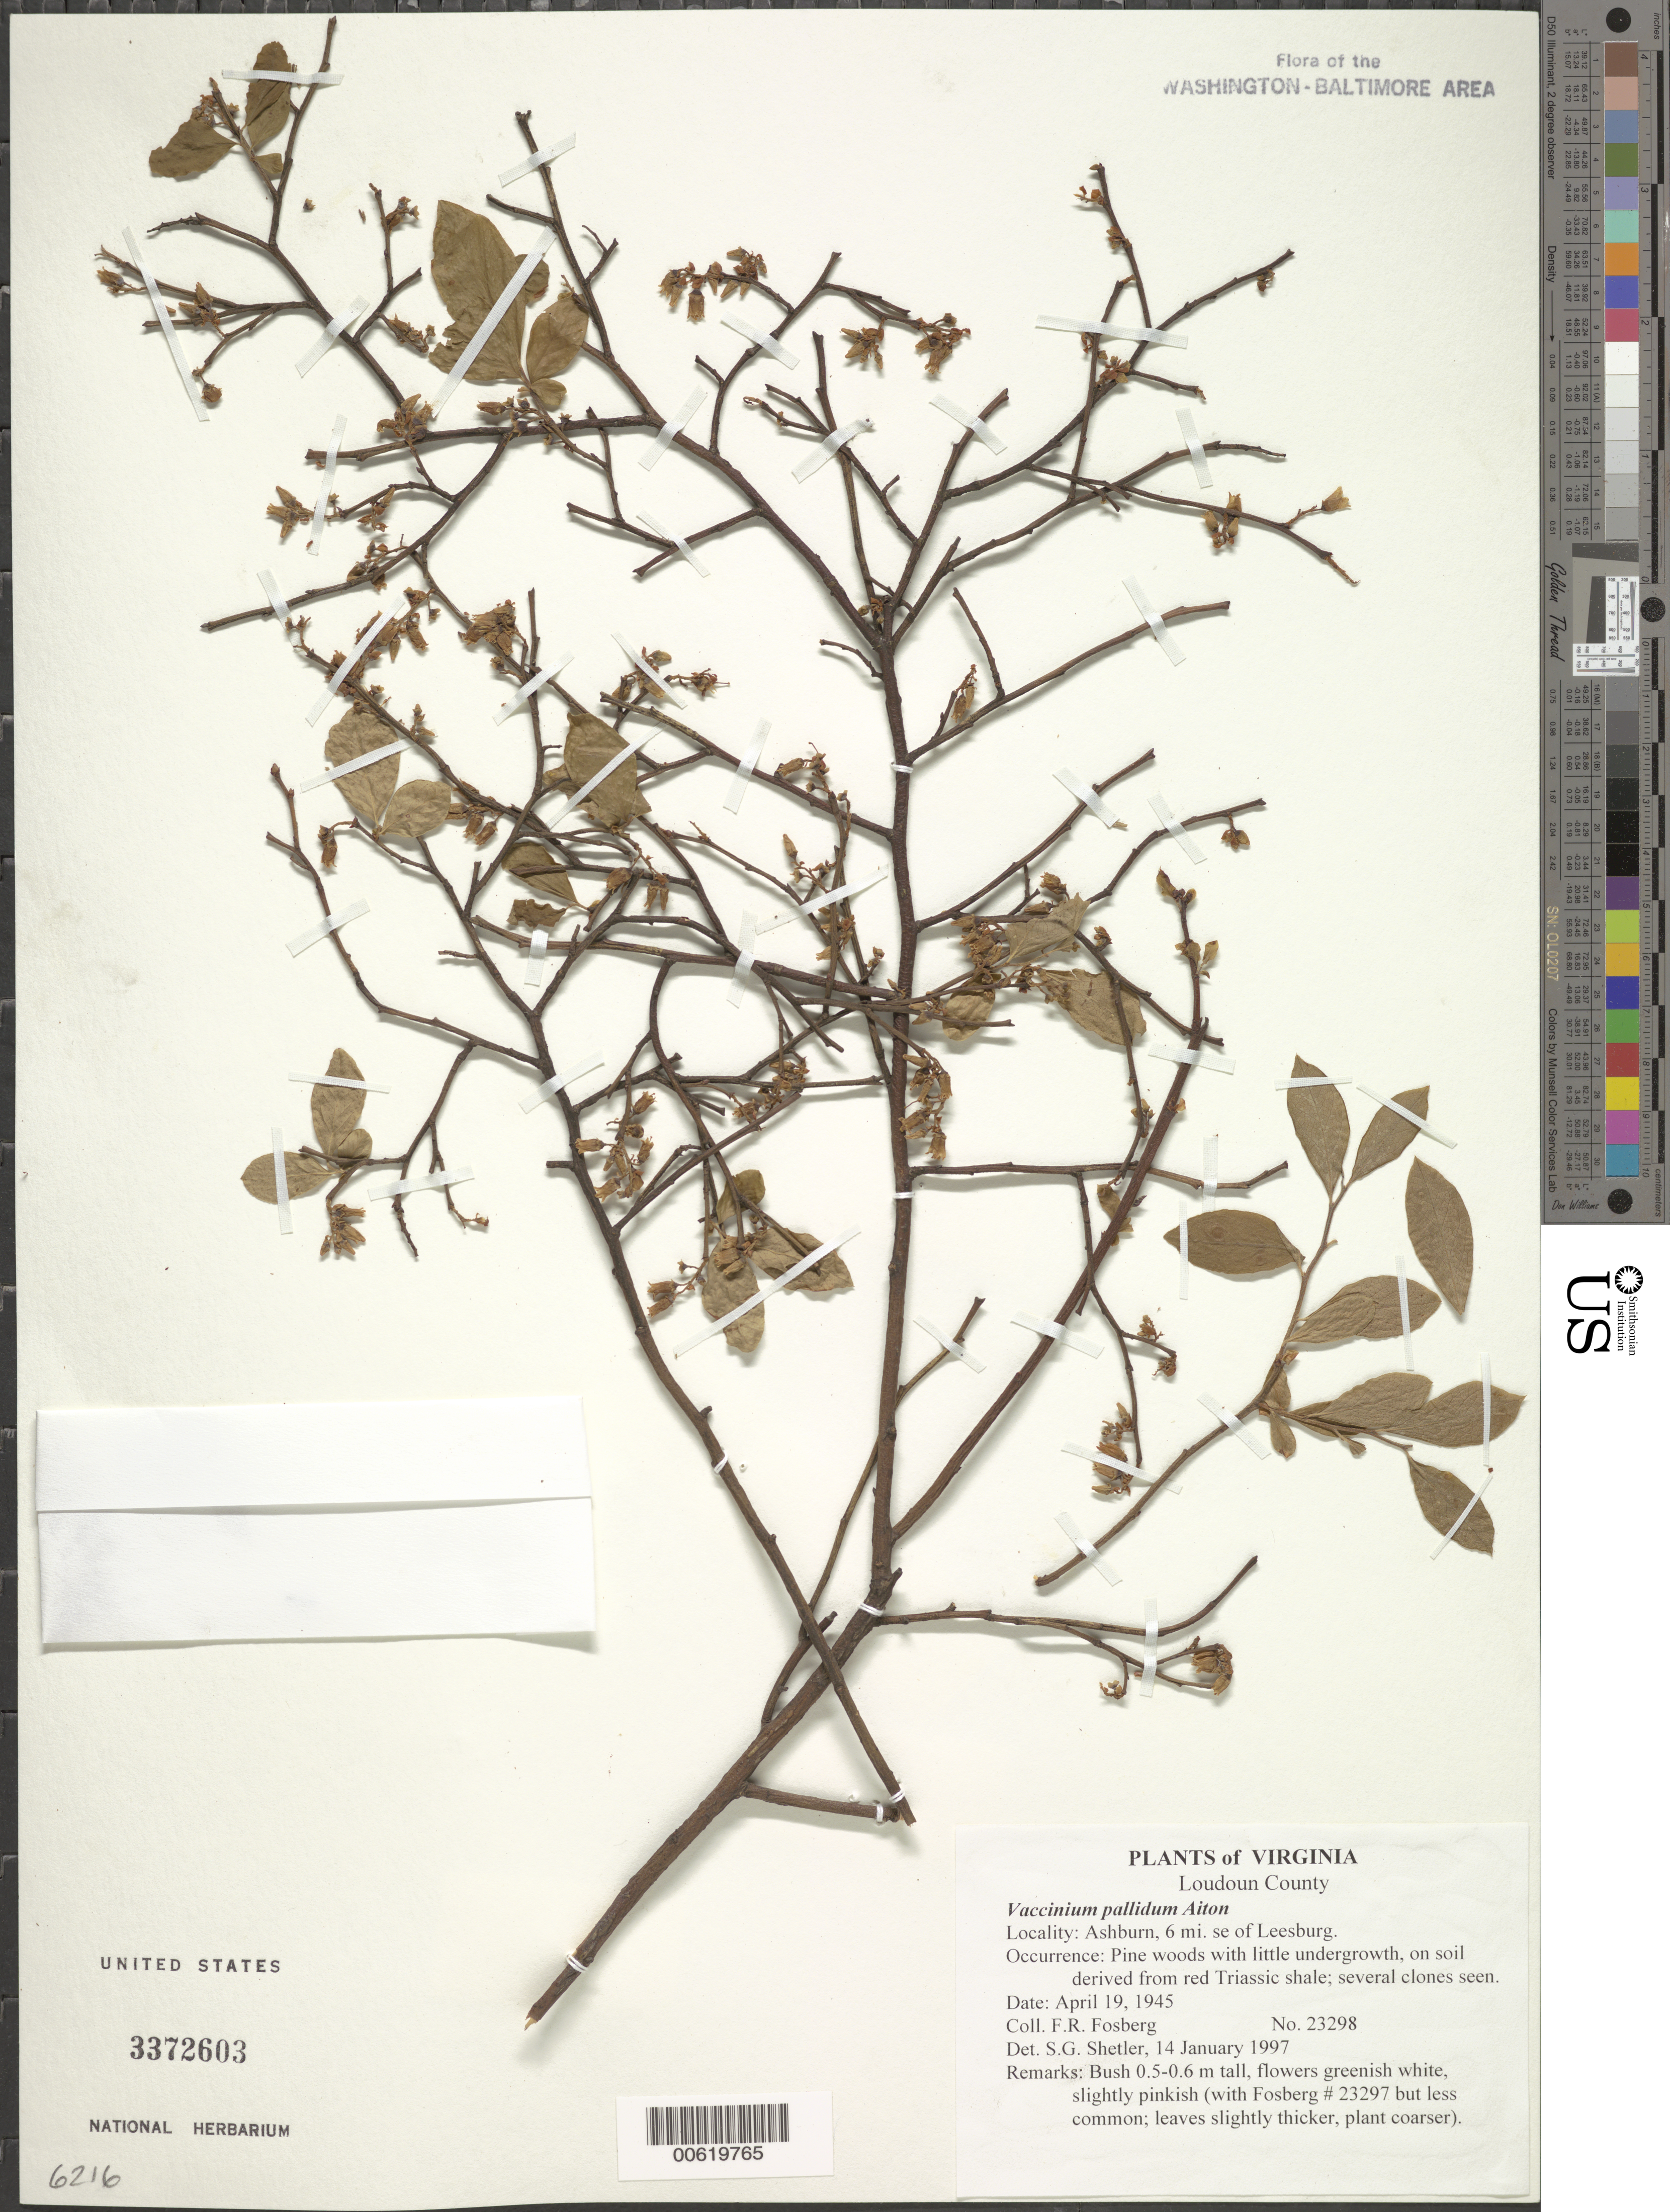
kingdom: Plantae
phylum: Tracheophyta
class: Magnoliopsida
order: Ericales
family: Ericaceae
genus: Vaccinium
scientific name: Vaccinium pallidum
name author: Aiton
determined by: Shetler, Stanwyn G., (US), NMNH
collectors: F. R. Fosberg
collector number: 23298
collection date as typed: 19 Apr 1945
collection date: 1945-04-19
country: United States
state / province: Virginia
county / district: Loudoun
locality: Ashburn, 6 mi. SE of Leesburg.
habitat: Pine woods with little undergrowth, on soil derived from red Triassic shale; several clones seen.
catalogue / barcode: US 3372603